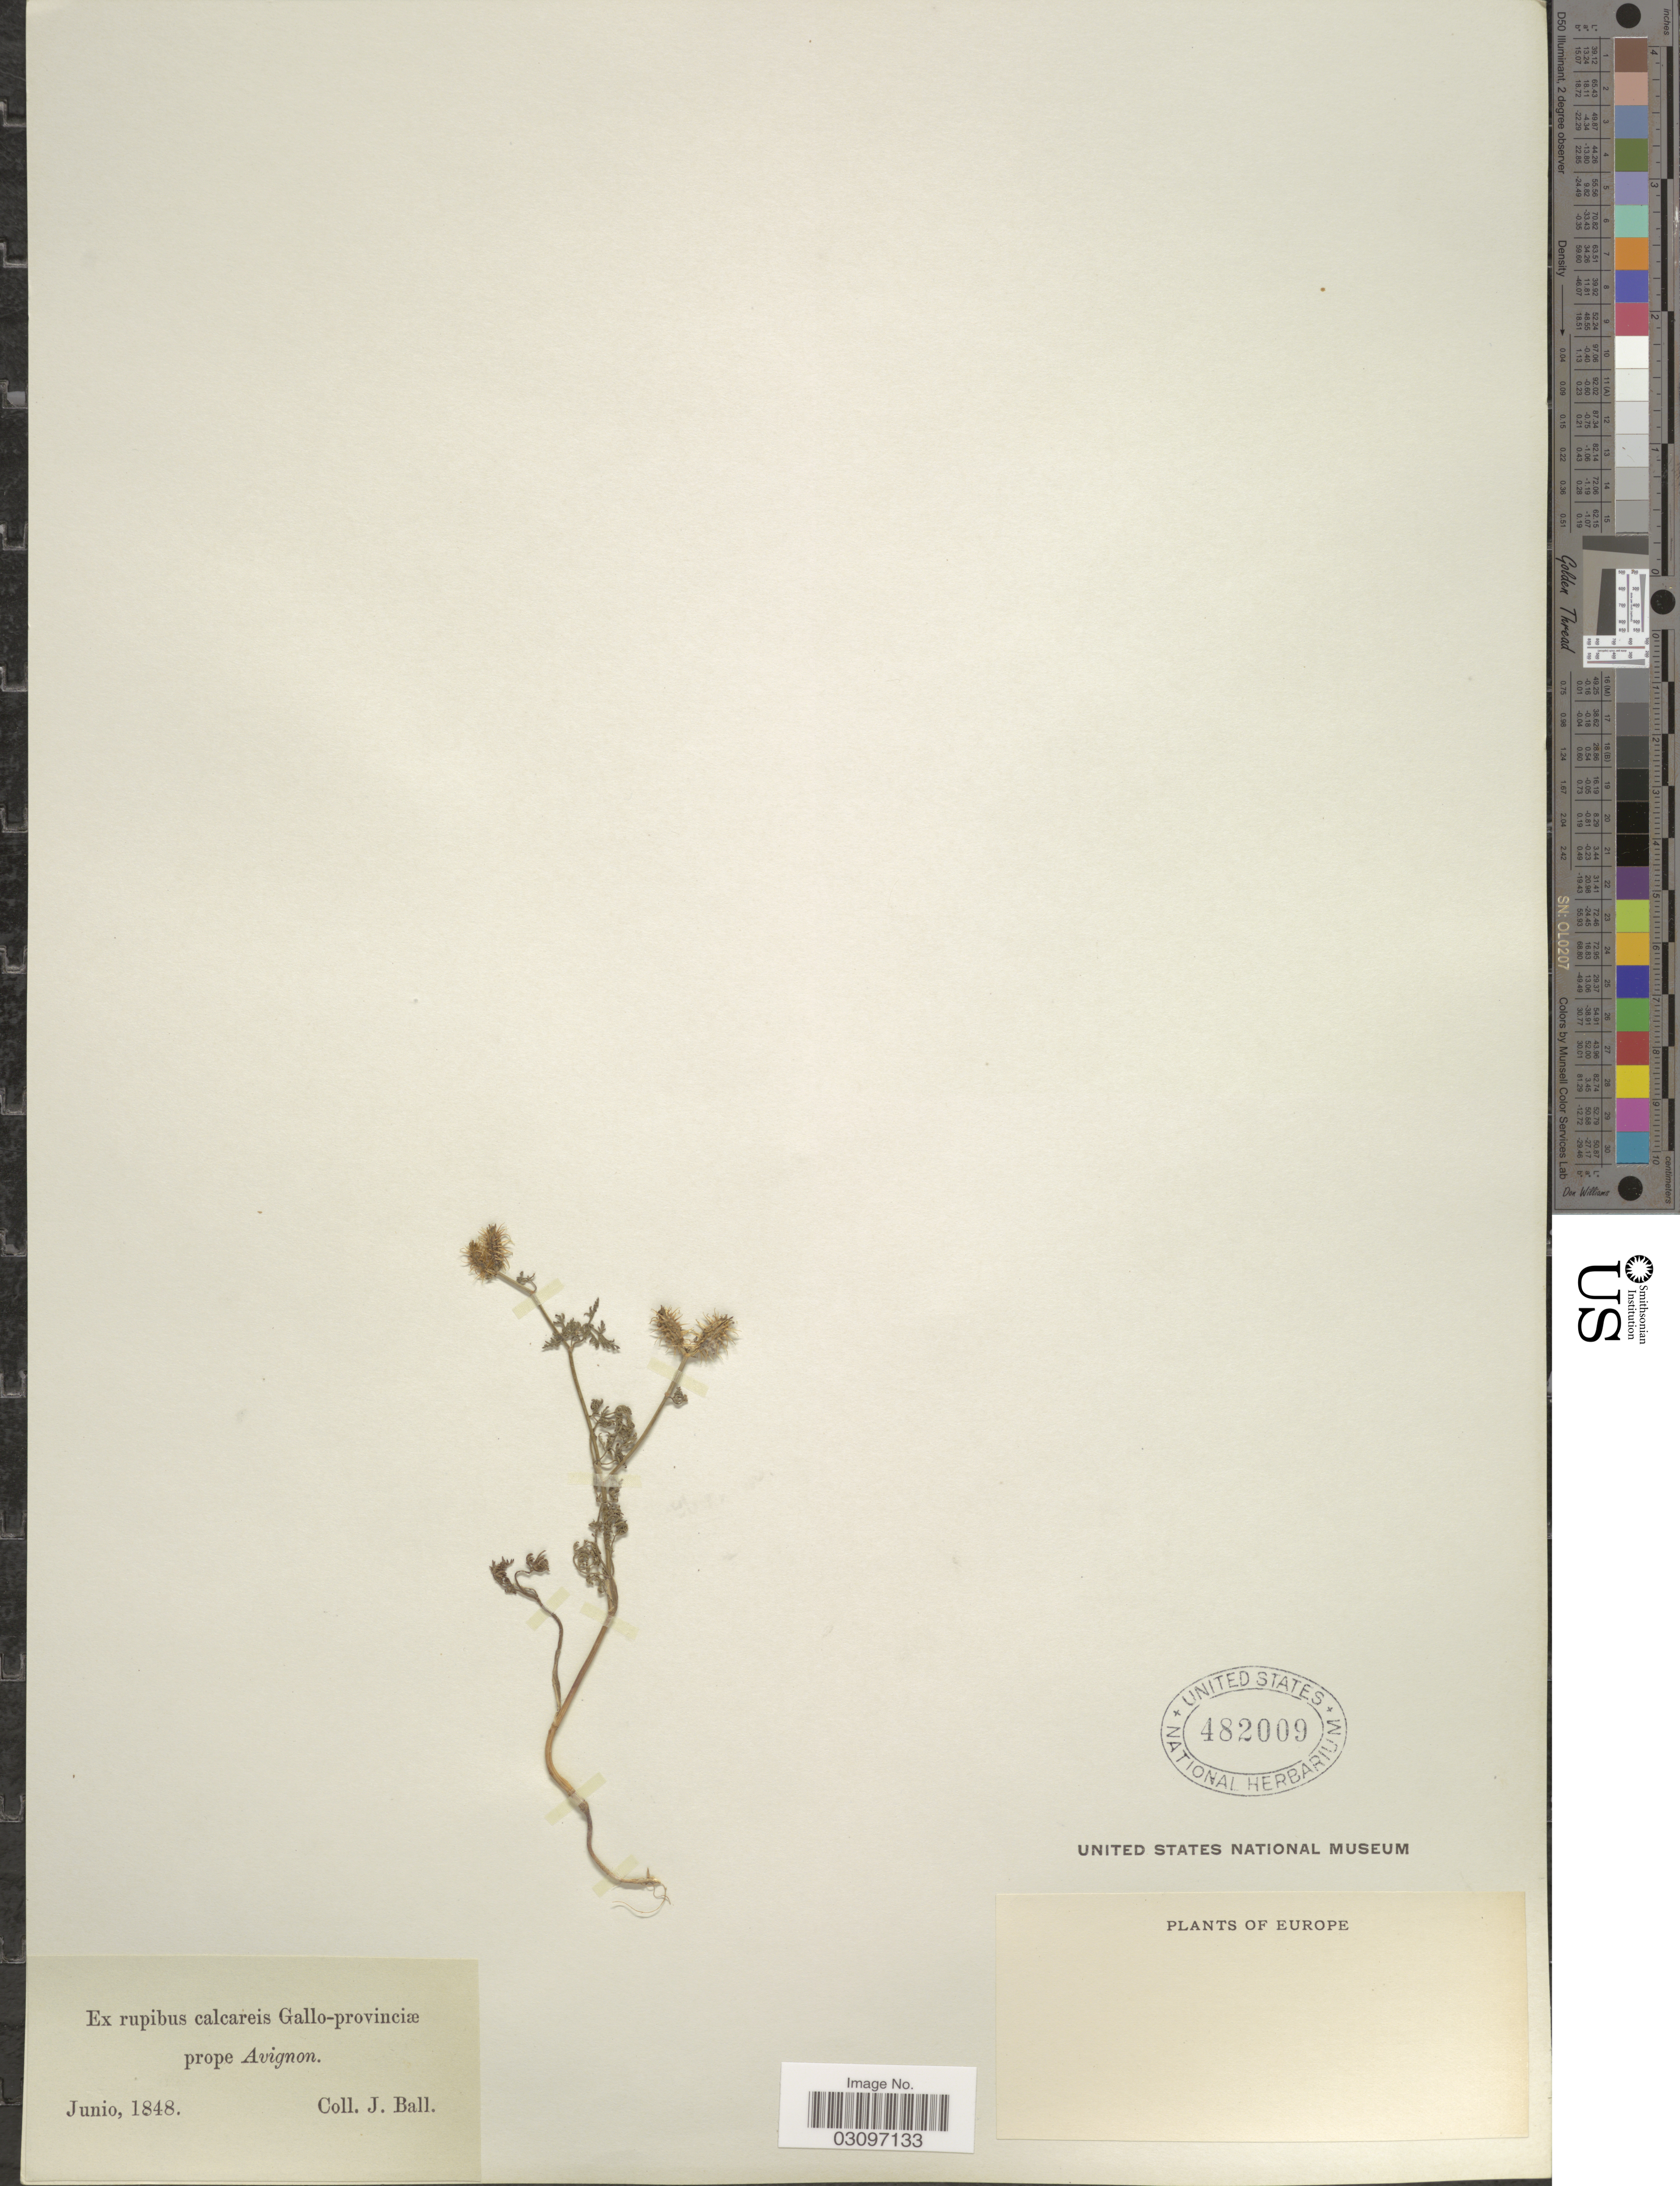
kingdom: Plantae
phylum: Tracheophyta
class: Magnoliopsida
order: Apiales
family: Apiaceae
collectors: J. Ball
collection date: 1848-06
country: France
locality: Europe. Ex rupibus calcareis Gallo-provinciæ prope Avignon.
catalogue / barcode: US 482009